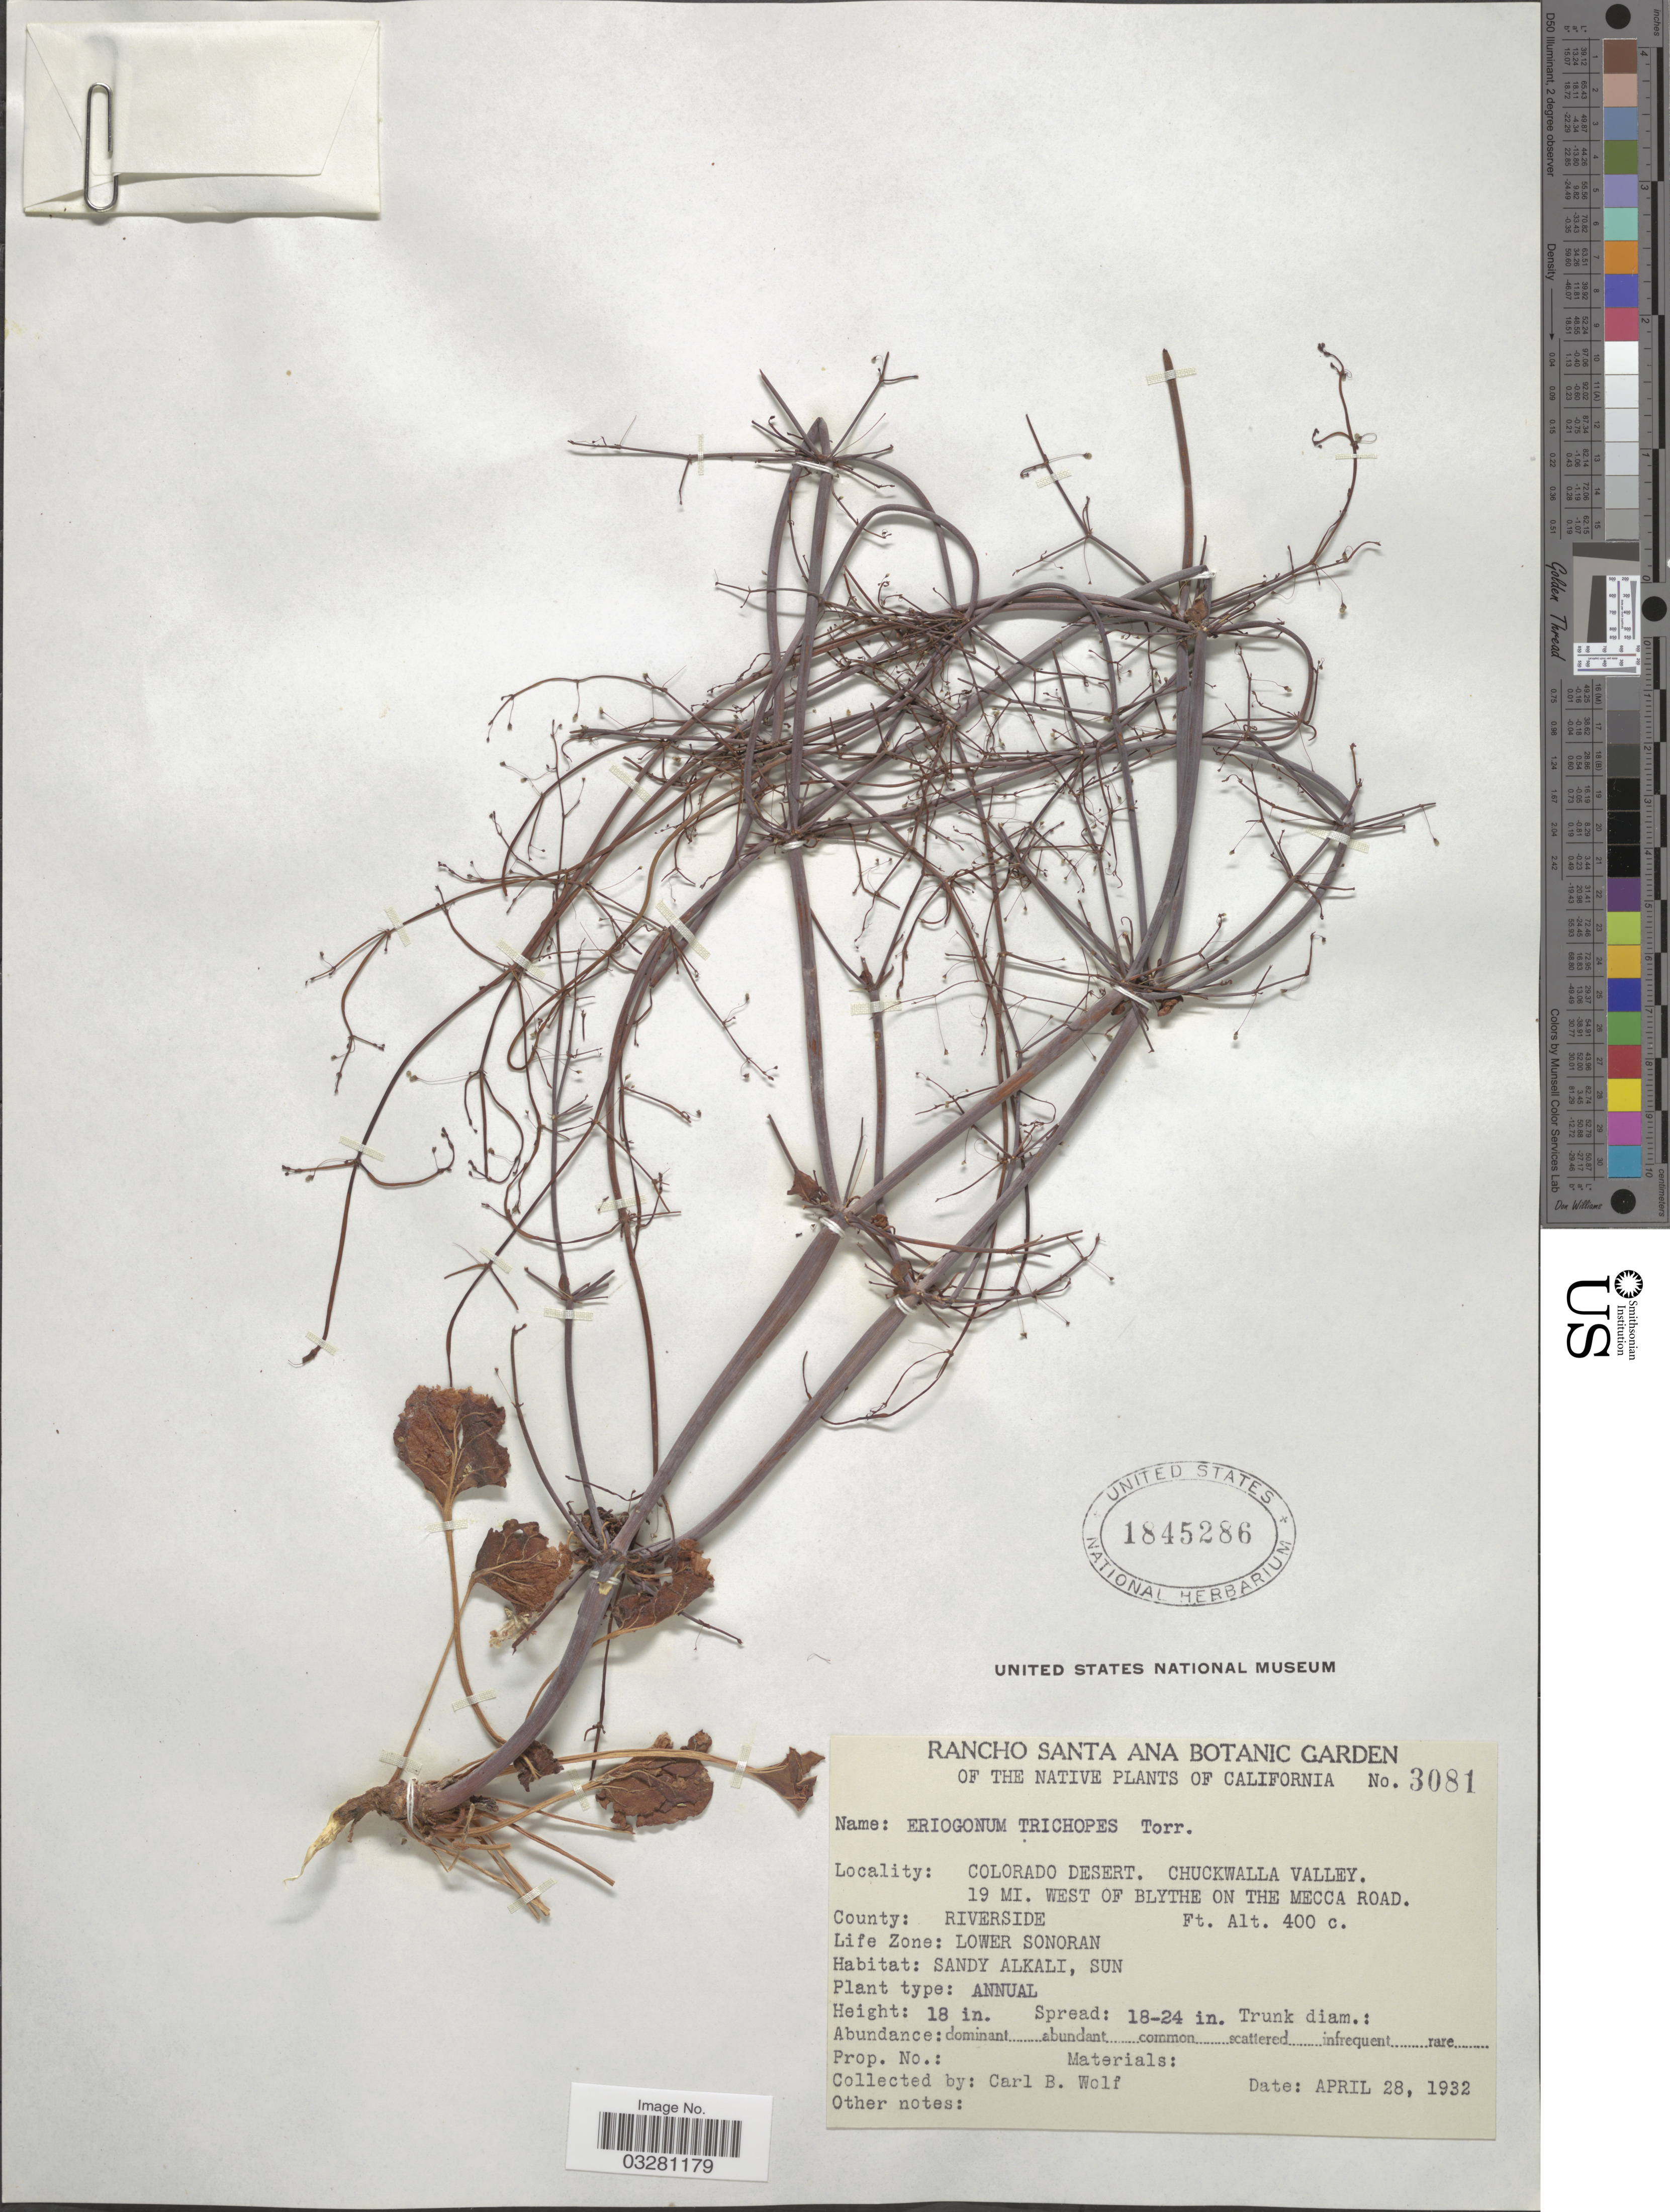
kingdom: Plantae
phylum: Tracheophyta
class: Magnoliopsida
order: Caryophyllales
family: Polygonaceae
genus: Eriogonum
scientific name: Eriogonum trichopes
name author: Torr.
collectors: C. B. Wolf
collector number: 3081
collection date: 1932-04-28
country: United States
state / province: California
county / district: Riverside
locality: Colorado Desert. Chuckwalla Valley. 19 mi. west of Blythe on the Mecca Road. County: Riverside.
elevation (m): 122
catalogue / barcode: US 1845286